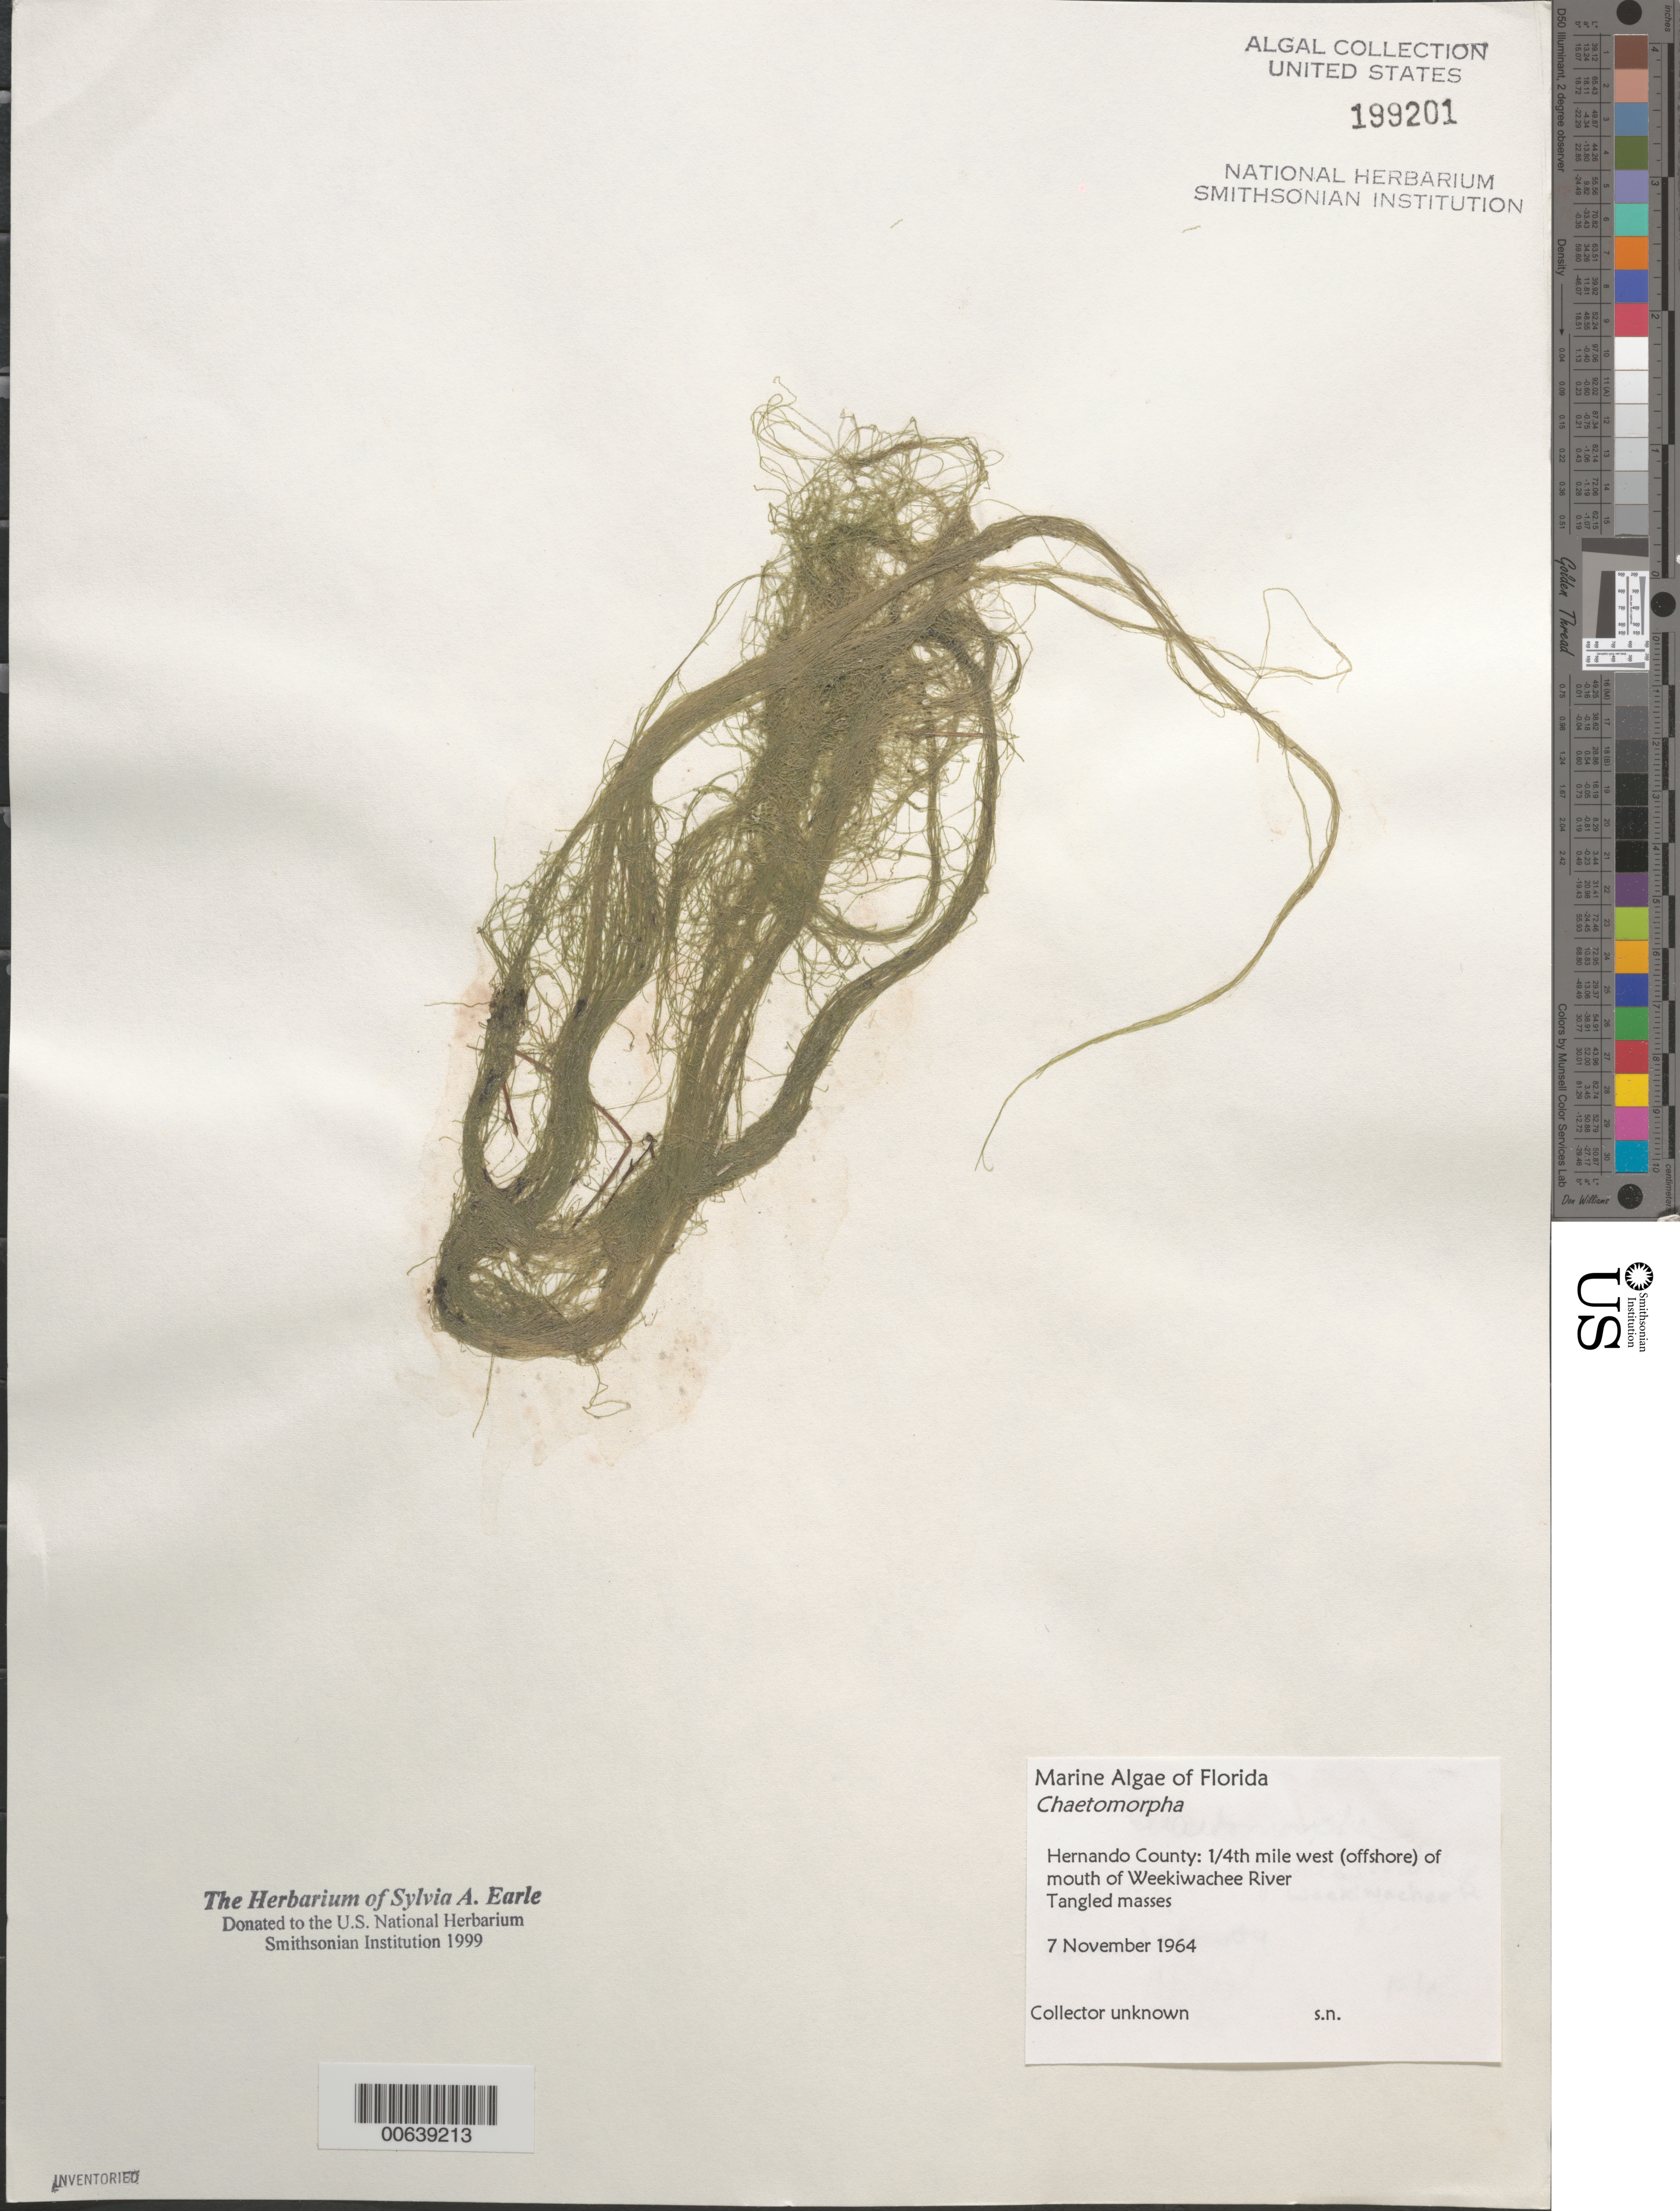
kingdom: Plantae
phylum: Chlorophyta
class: Ulvophyceae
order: Cladophorales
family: Cladophoraceae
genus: Chaetomorpha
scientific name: Chaetomorpha sp.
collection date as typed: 07 Nov 1964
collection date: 1964-11-07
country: United States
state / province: Florida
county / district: Hernando County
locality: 1/4th mile west of Weeki Wachee River mouth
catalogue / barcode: US 199201